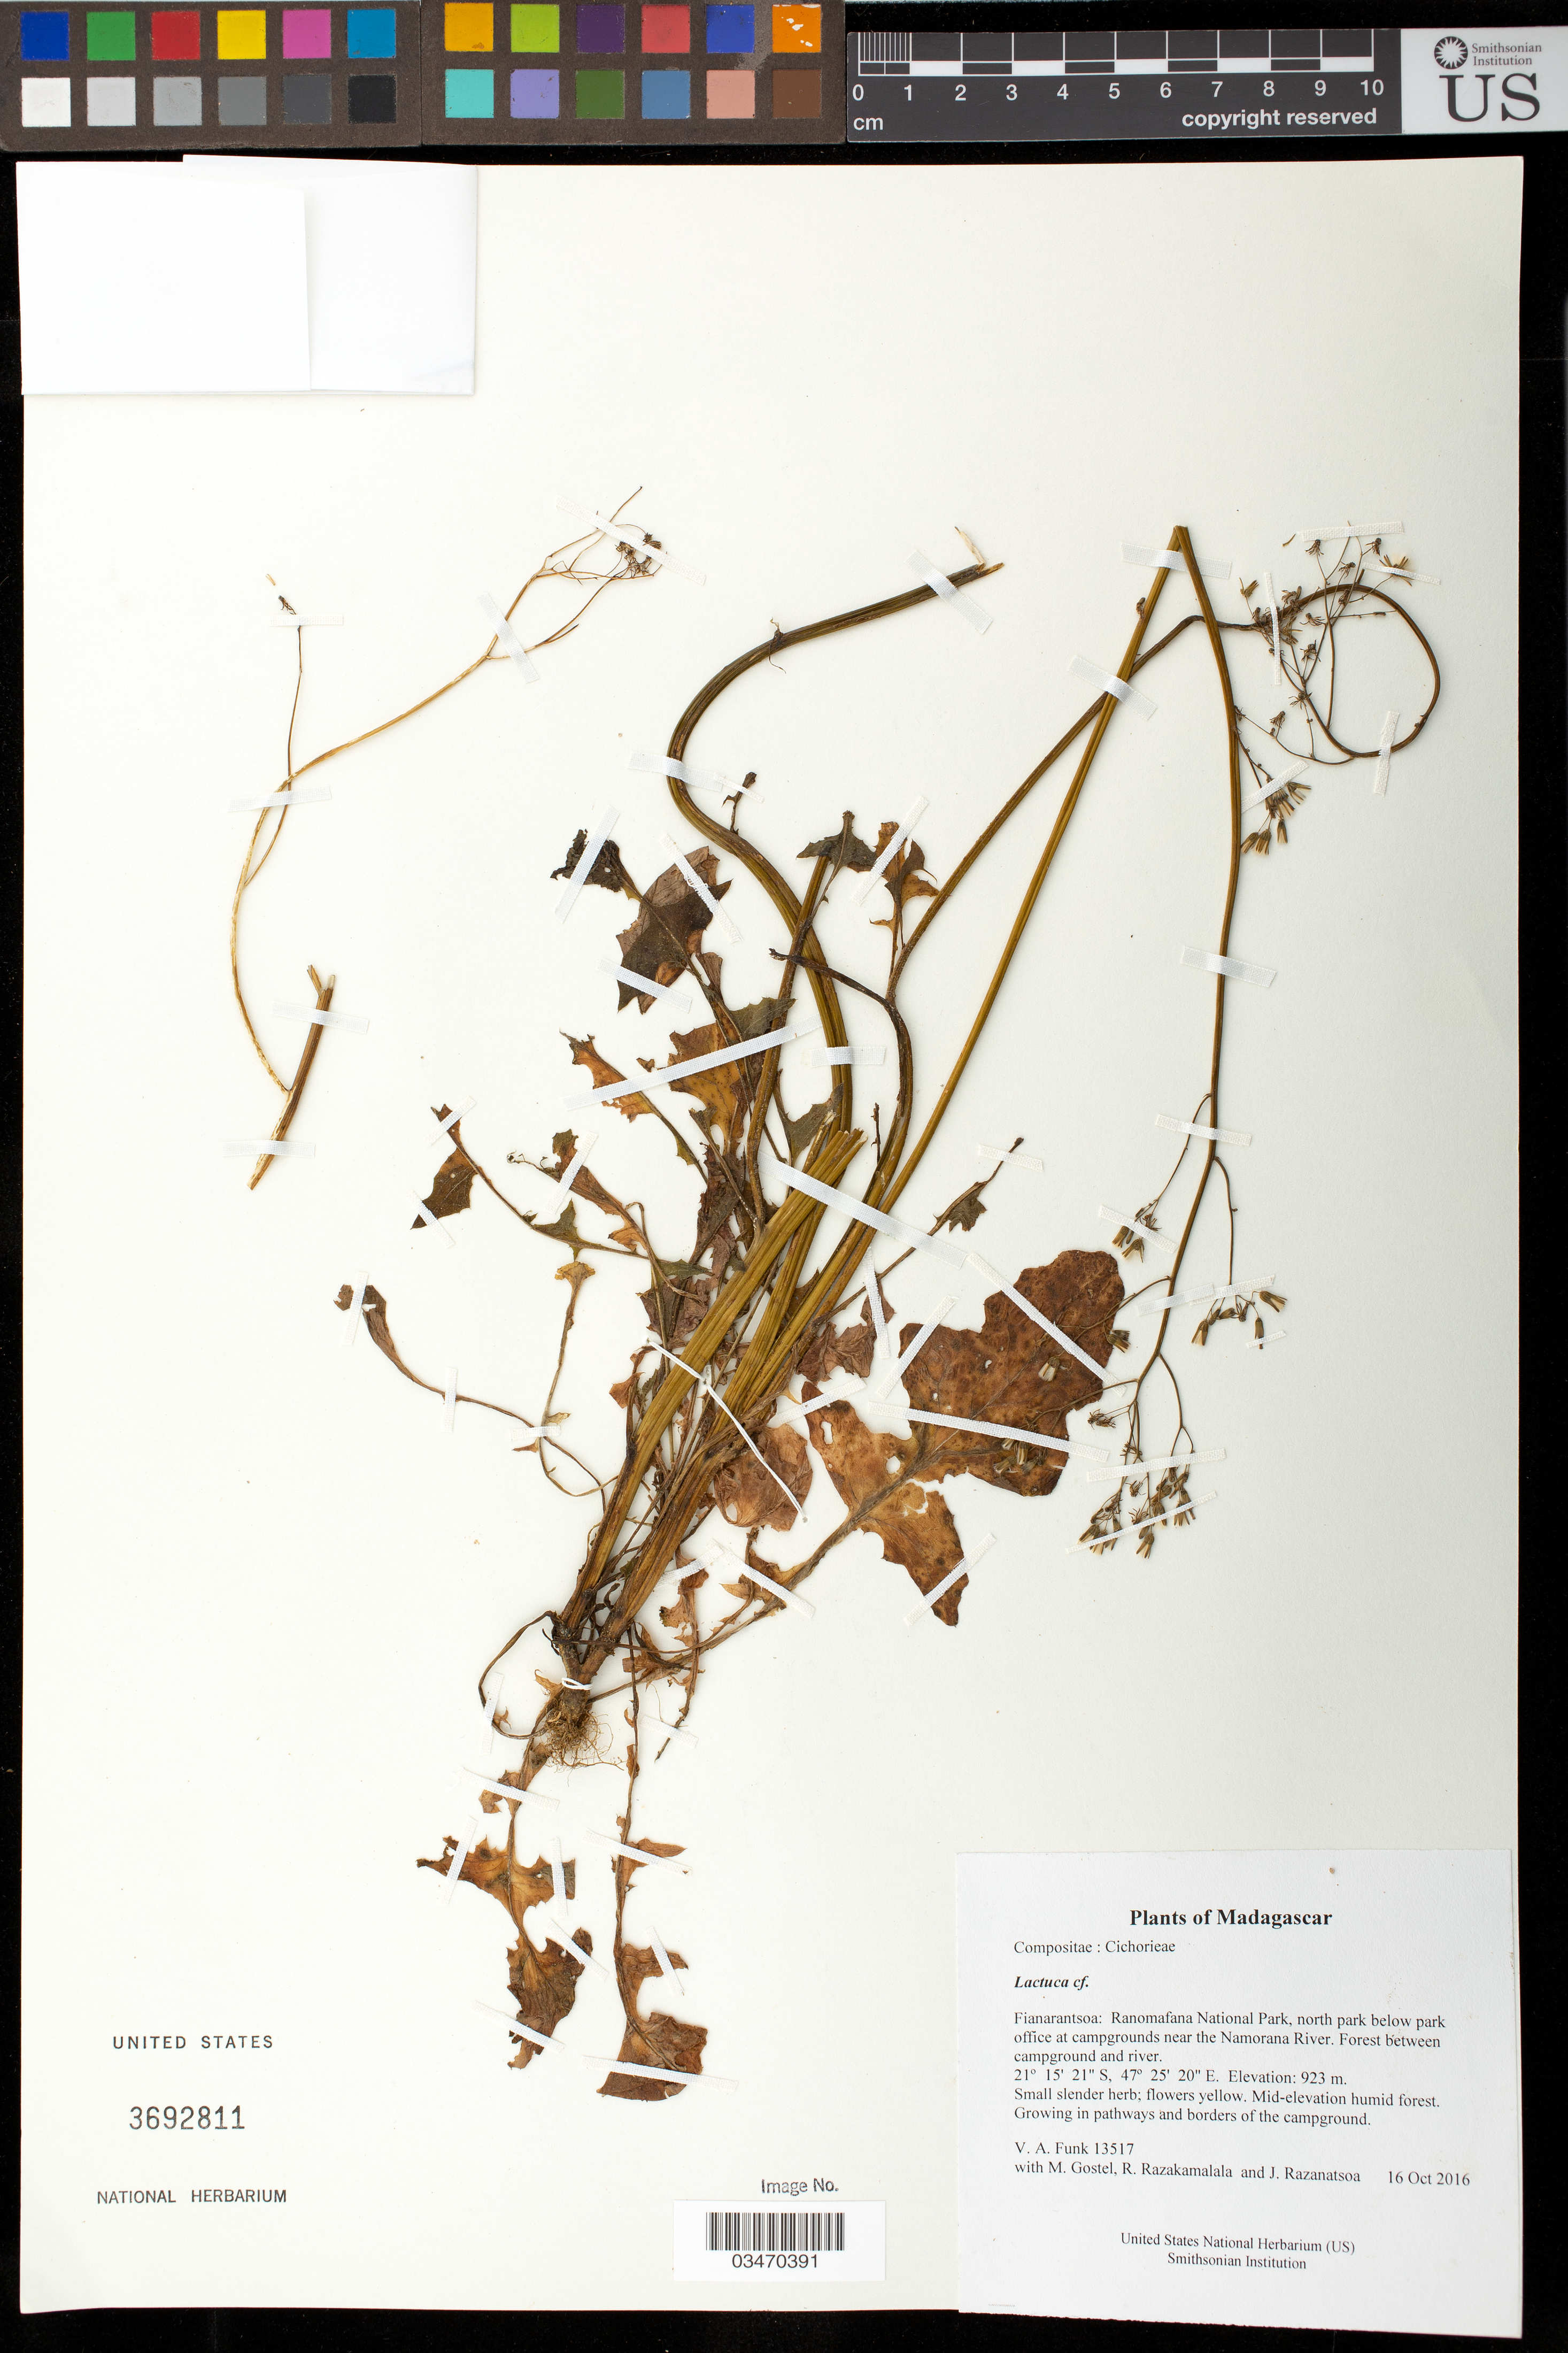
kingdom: Plantae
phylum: Tracheophyta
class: Magnoliopsida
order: Asterales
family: Asteraceae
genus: Lactuca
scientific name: Lactuca sp.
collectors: M. R. Gostel, R. Razakamalala & J. Razanatsoa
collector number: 13517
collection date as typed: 16 Oct 2016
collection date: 2016-10-16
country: Madagascar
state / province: Vatovavy Fitovinany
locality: Ranomafana National Park, north park below park office at campgrounds near the Namorana River. Forest between campground and river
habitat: Mid-elevation humid forest. Growing in pathways and borders of the campground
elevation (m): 923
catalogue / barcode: US 3692811